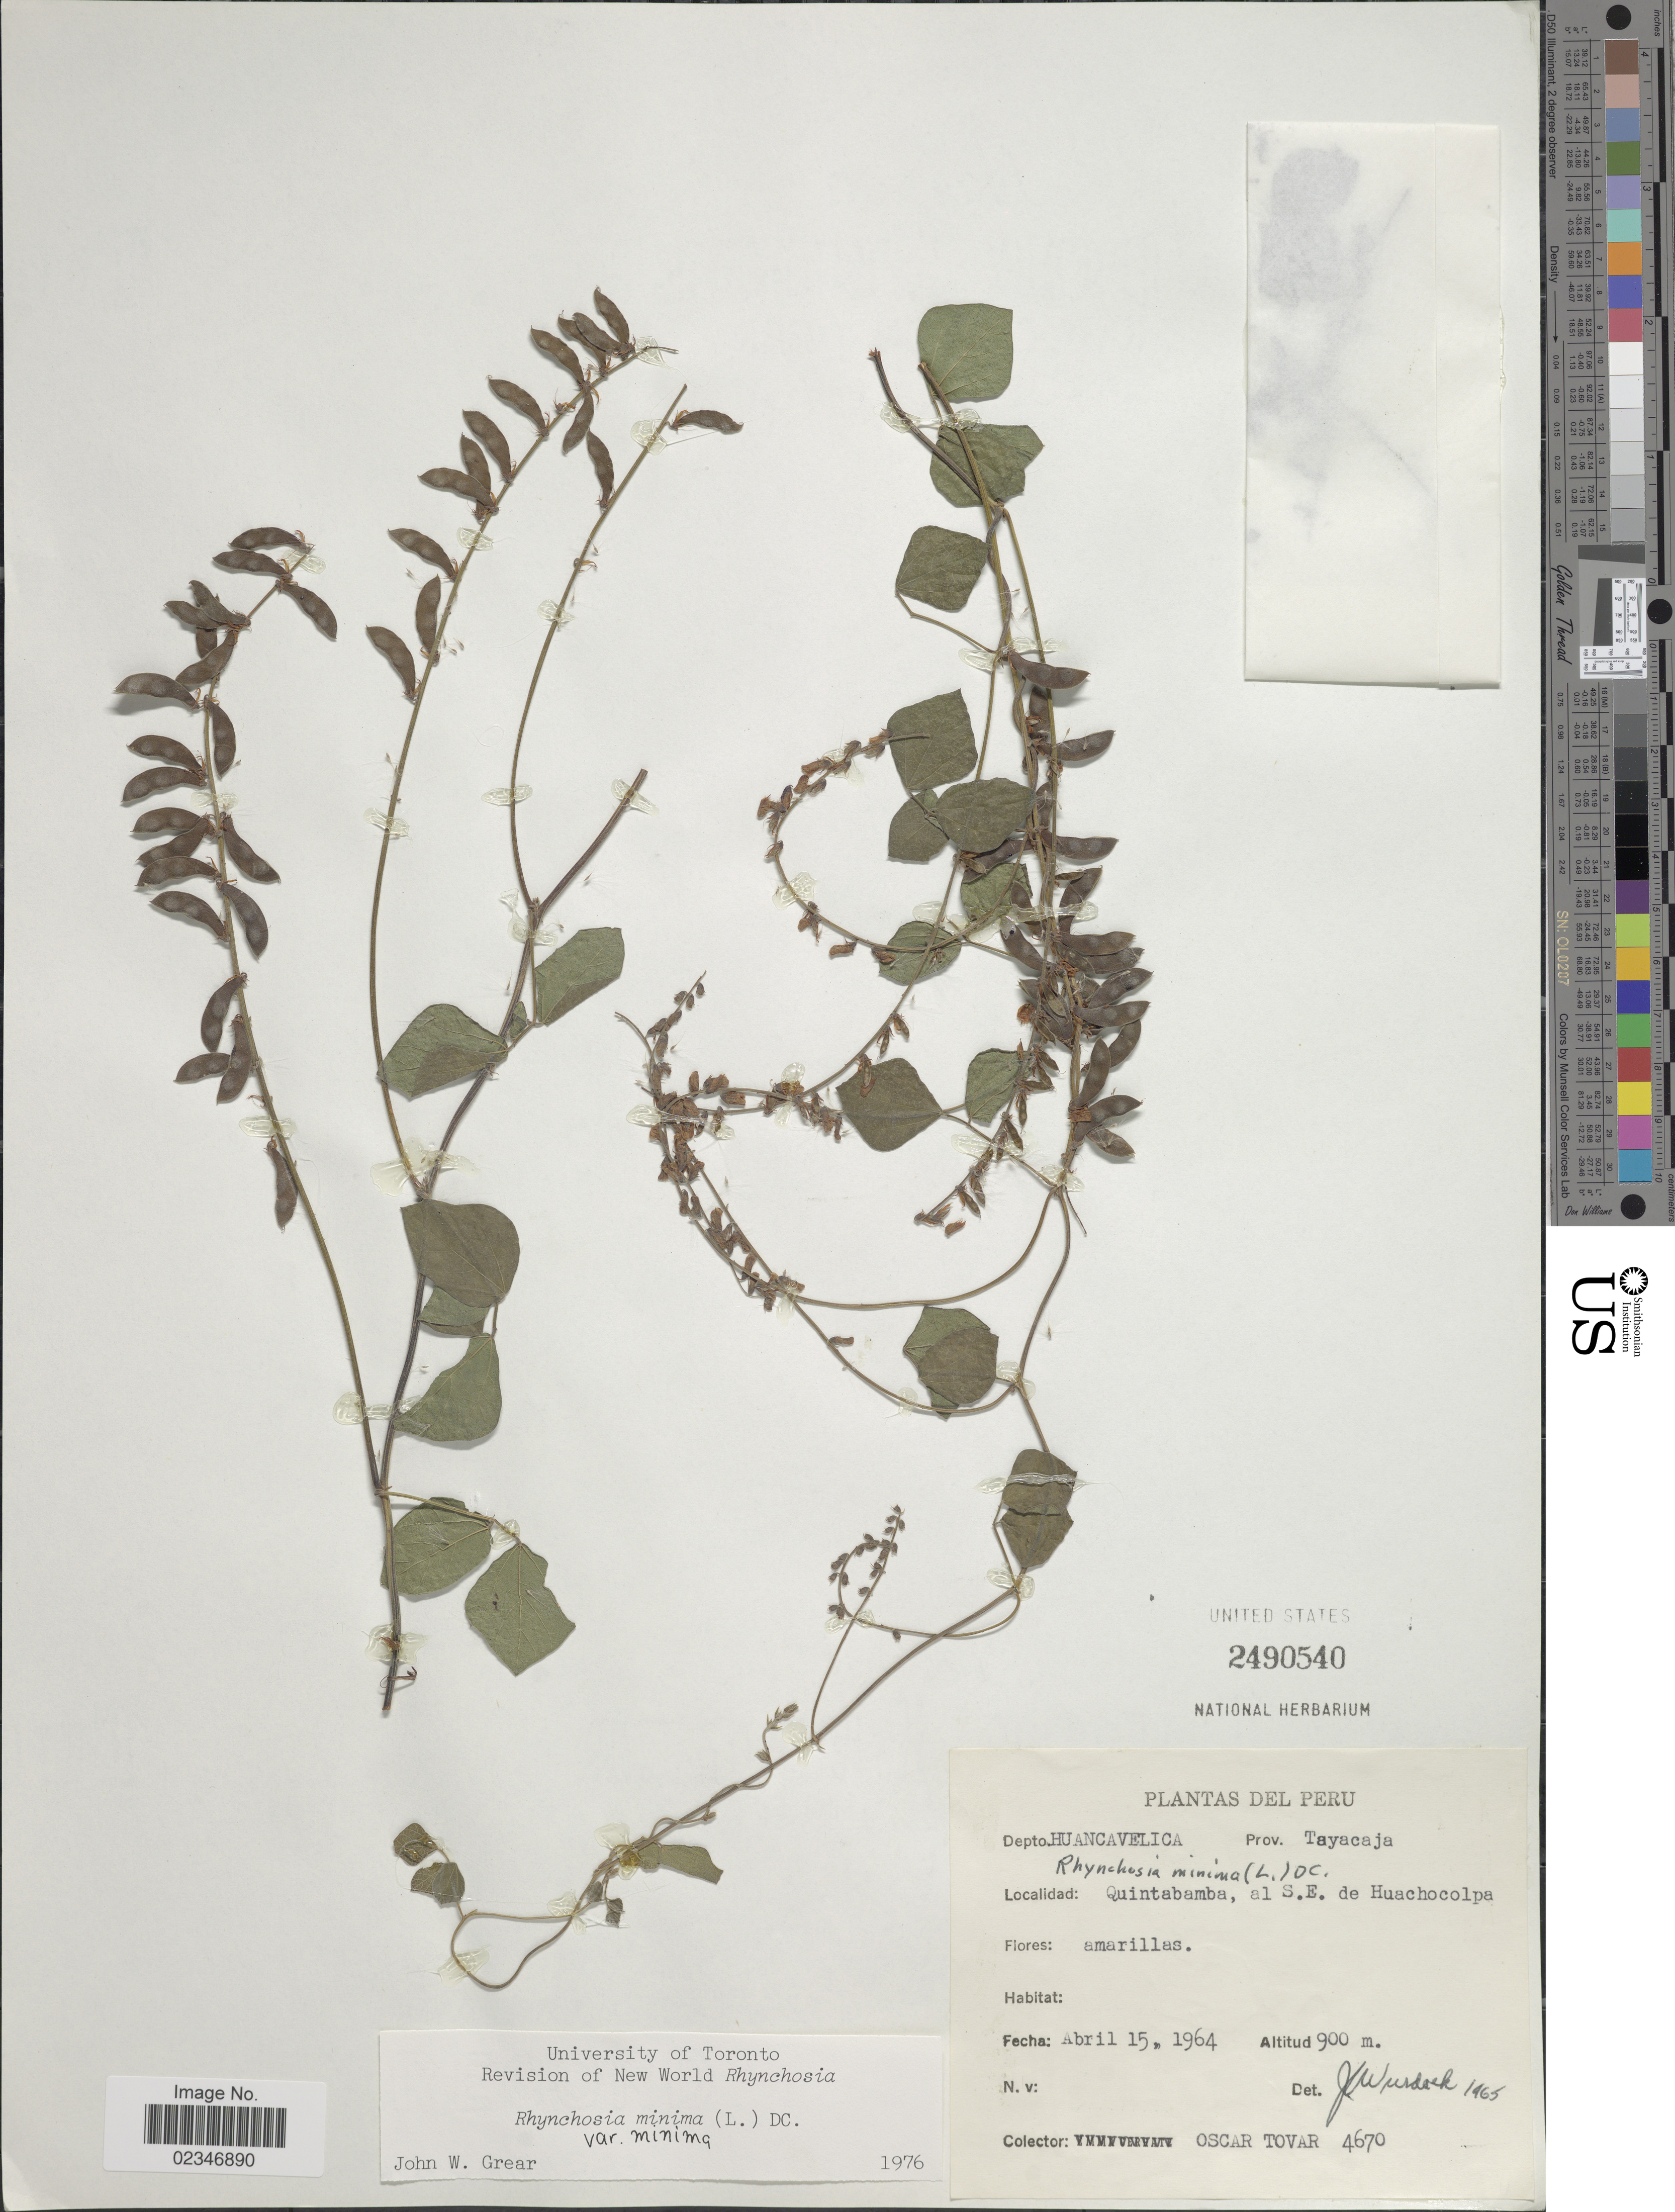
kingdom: Plantae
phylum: Tracheophyta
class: Magnoliopsida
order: Fabales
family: Fabaceae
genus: Rhynchosia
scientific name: Rhynchosia minima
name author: (L.) DC.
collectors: Ó. Tovar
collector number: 4670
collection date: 1964-04-15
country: Peru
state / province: Huancavelica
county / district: Tayacaja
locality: Prov. Tayacaja, Quintabamba, al S.E. de Huachocolpa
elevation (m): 900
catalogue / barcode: US 2490540